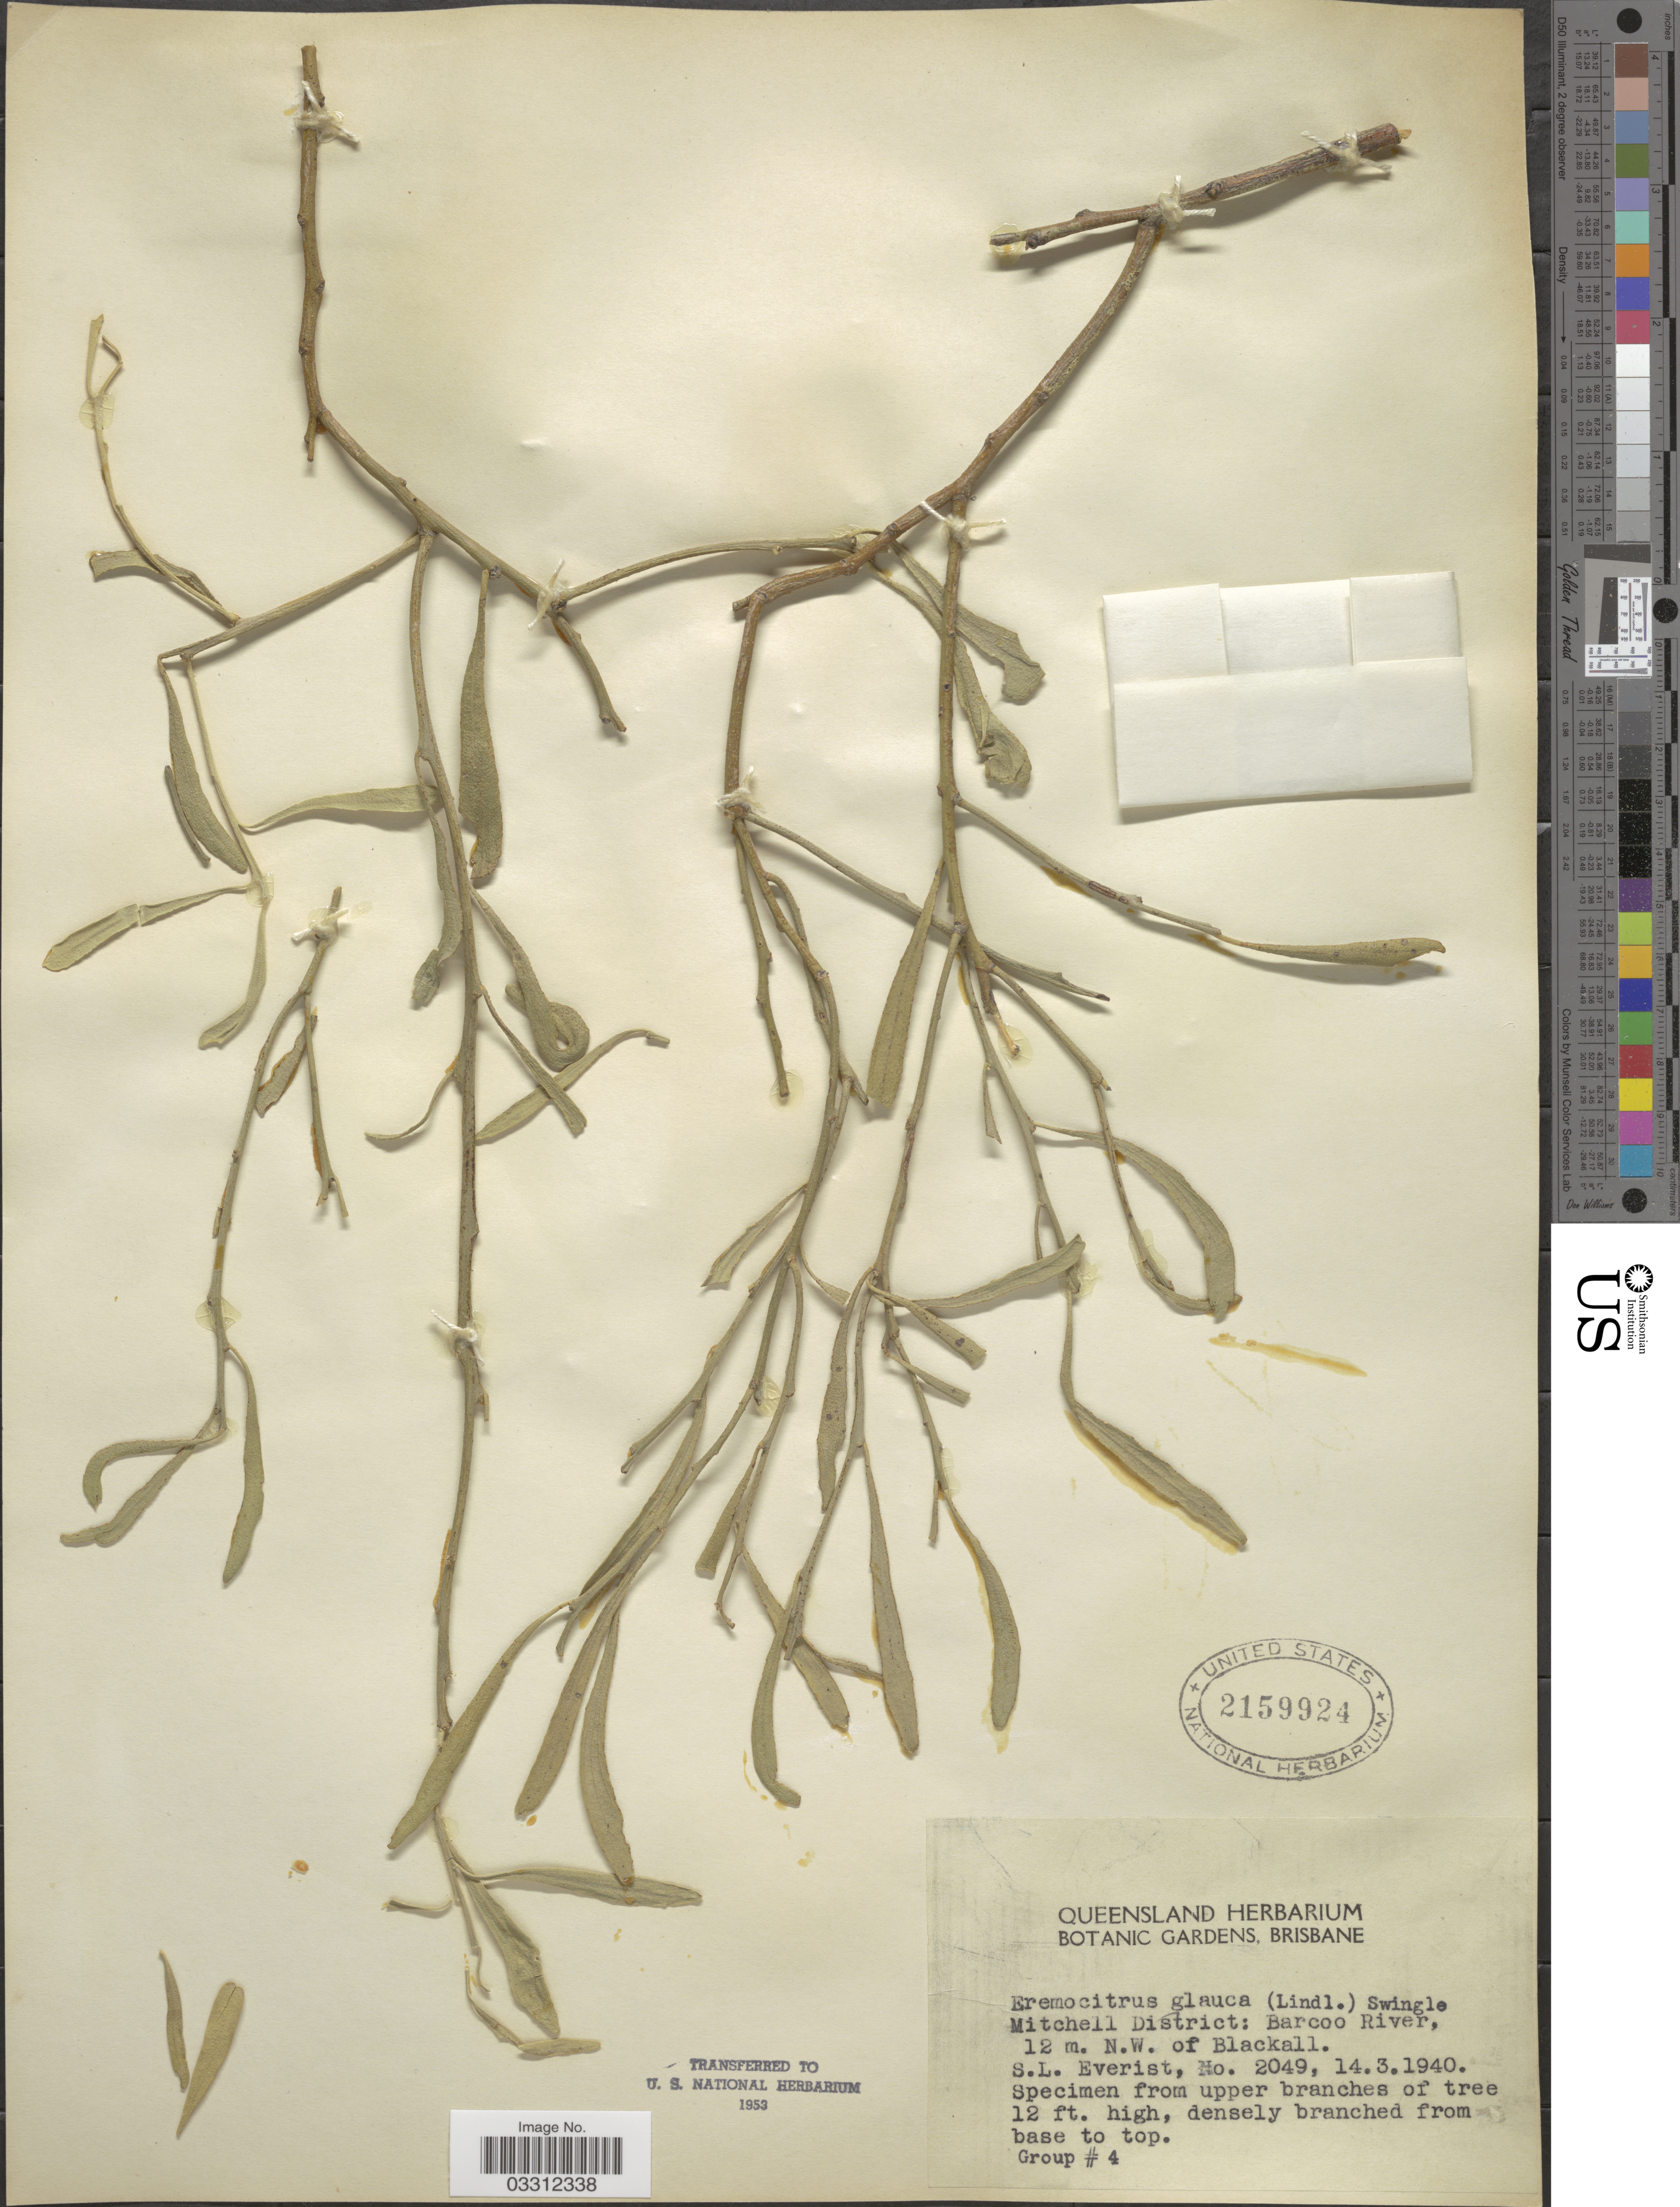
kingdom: Plantae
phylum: Tracheophyta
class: Magnoliopsida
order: Sapindales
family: Rutaceae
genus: Citrus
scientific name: Citrus glauca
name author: (Lindl.) Burkill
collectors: S. Everist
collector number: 2049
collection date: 1940-03-14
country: Australia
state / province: Queensland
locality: Mitchell District: Barcoo River, 12 m. N.W. of Blackall.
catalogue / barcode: US 2159924